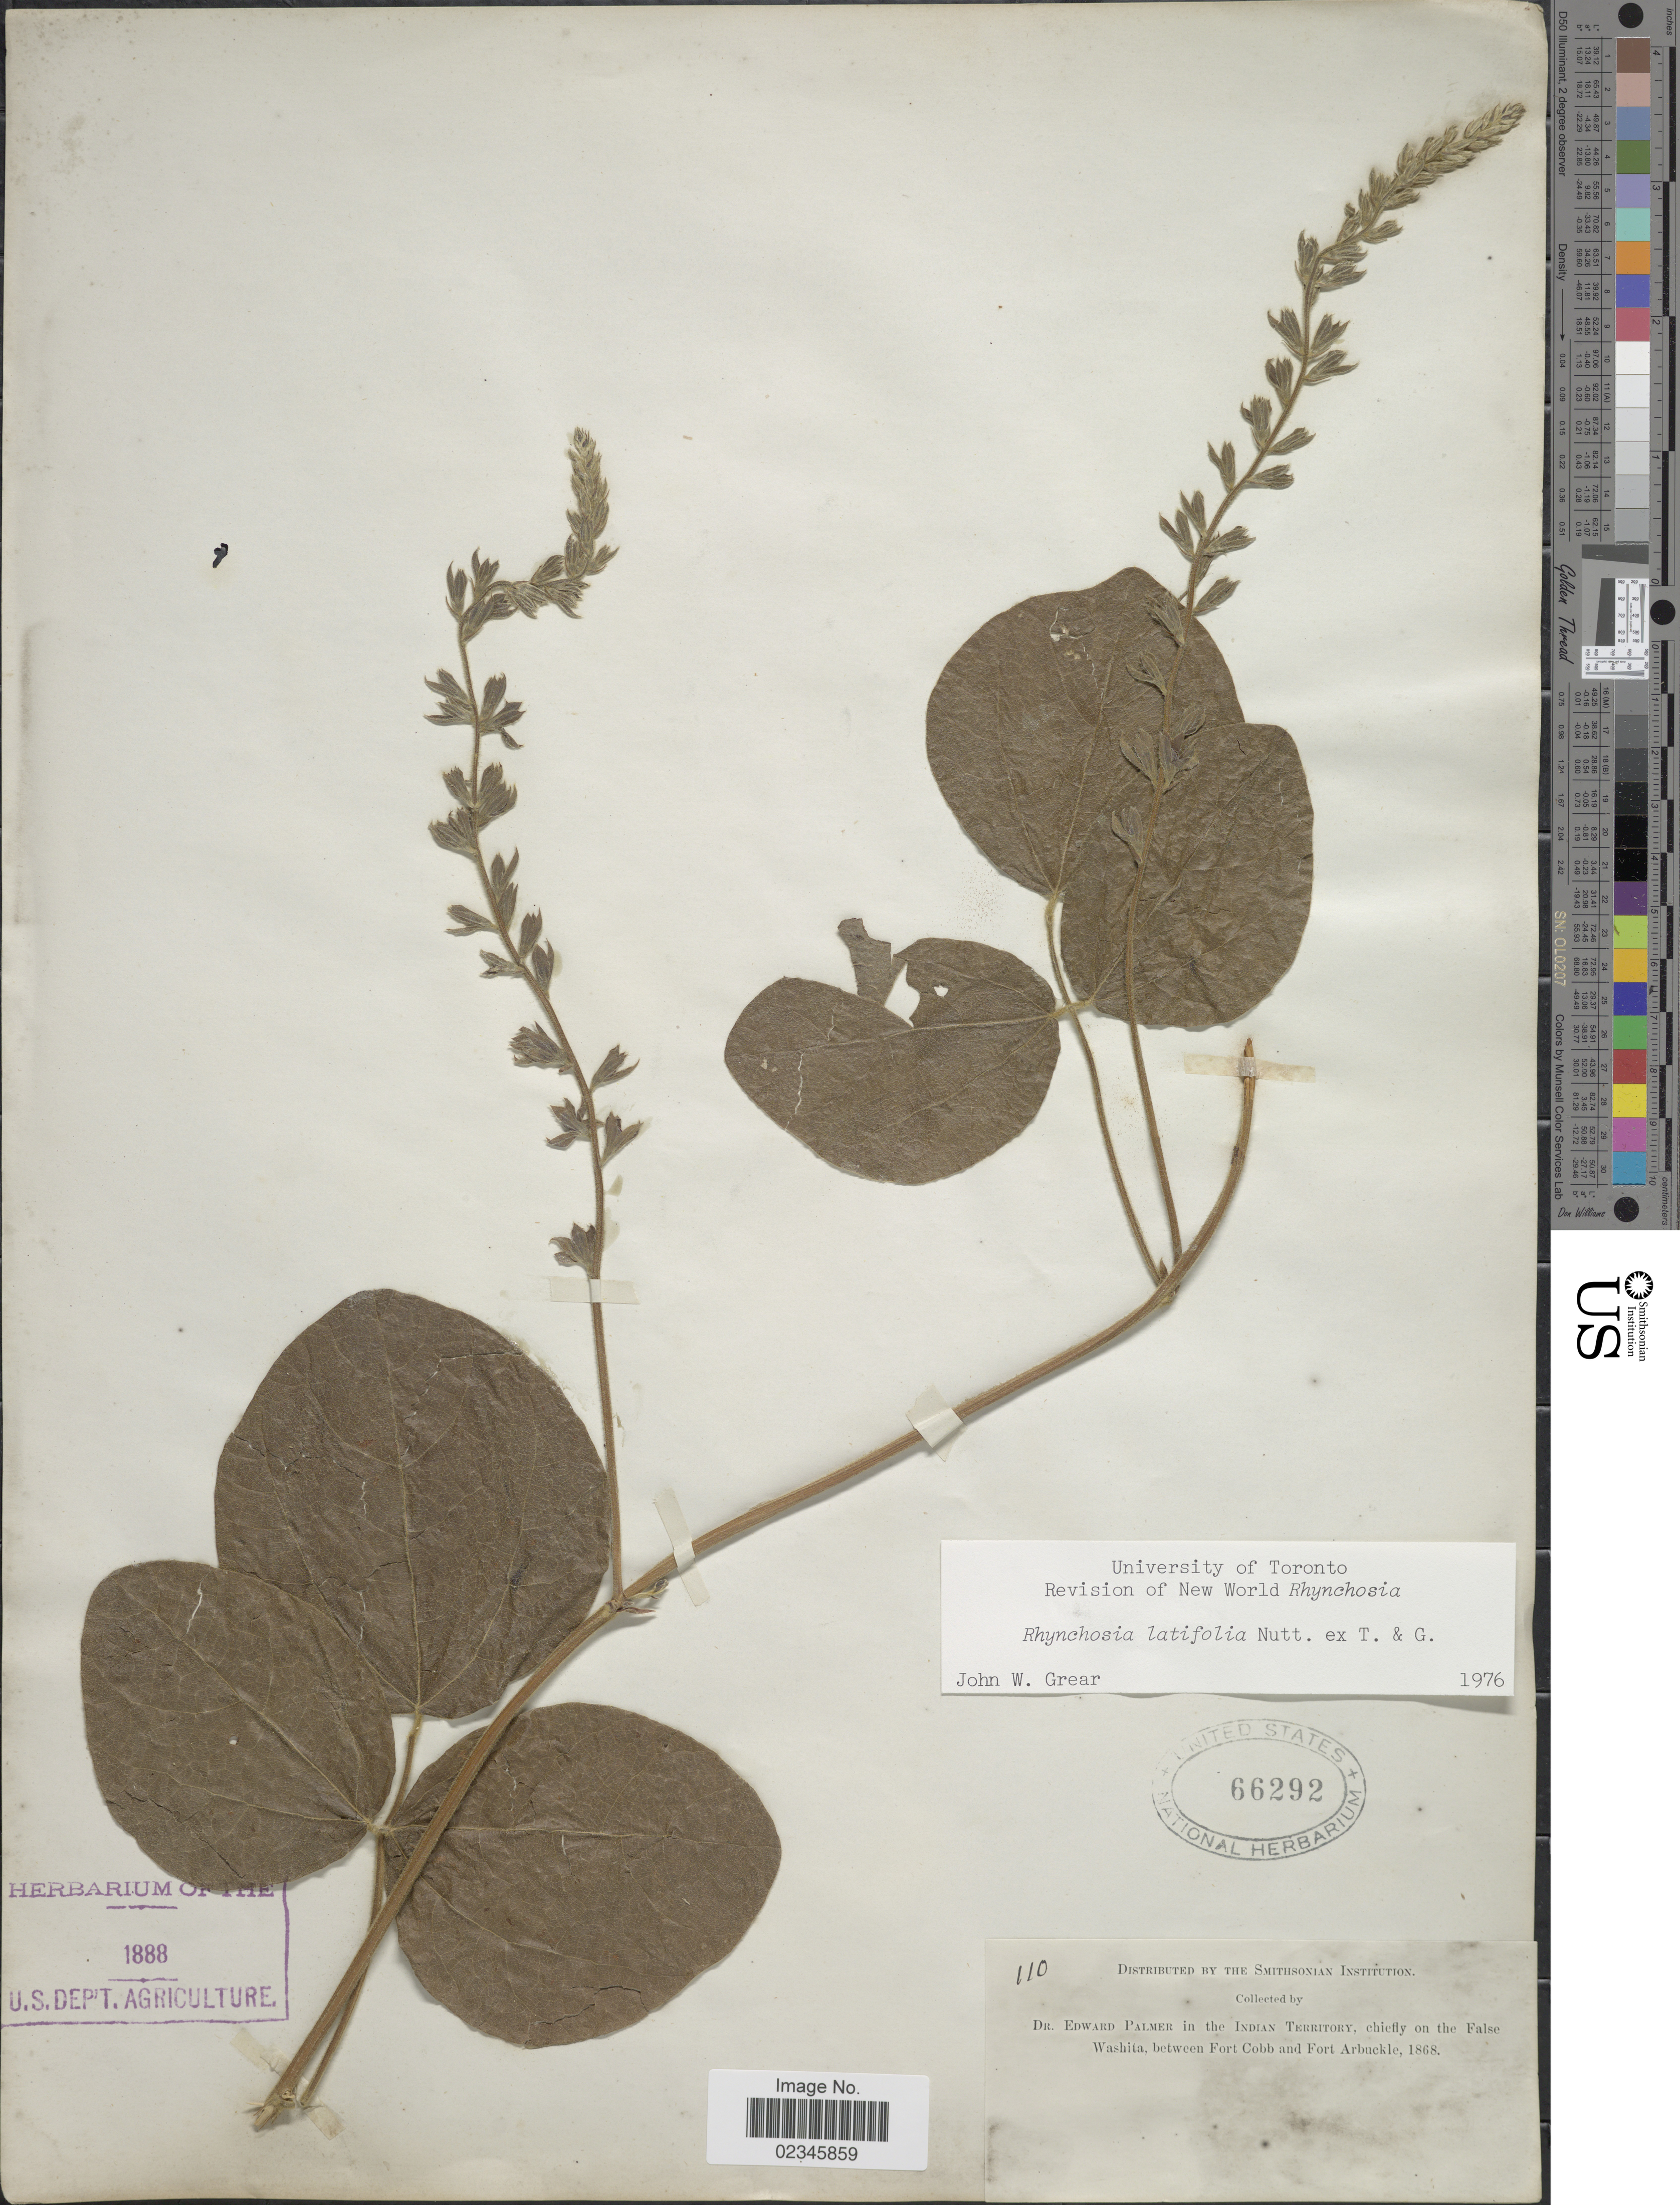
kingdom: Plantae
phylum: Tracheophyta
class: Magnoliopsida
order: Fabales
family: Fabaceae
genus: Rhynchosia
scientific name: Rhynchosia latifolia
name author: Nutt. ex Torr. & A. Gray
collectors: E. Palmer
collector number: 110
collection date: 1868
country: United States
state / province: Oklahoma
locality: Indian Territory, chiefly on the Fale Washita, beteen Fort Cobb and Fort Arbuckle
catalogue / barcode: US 66292